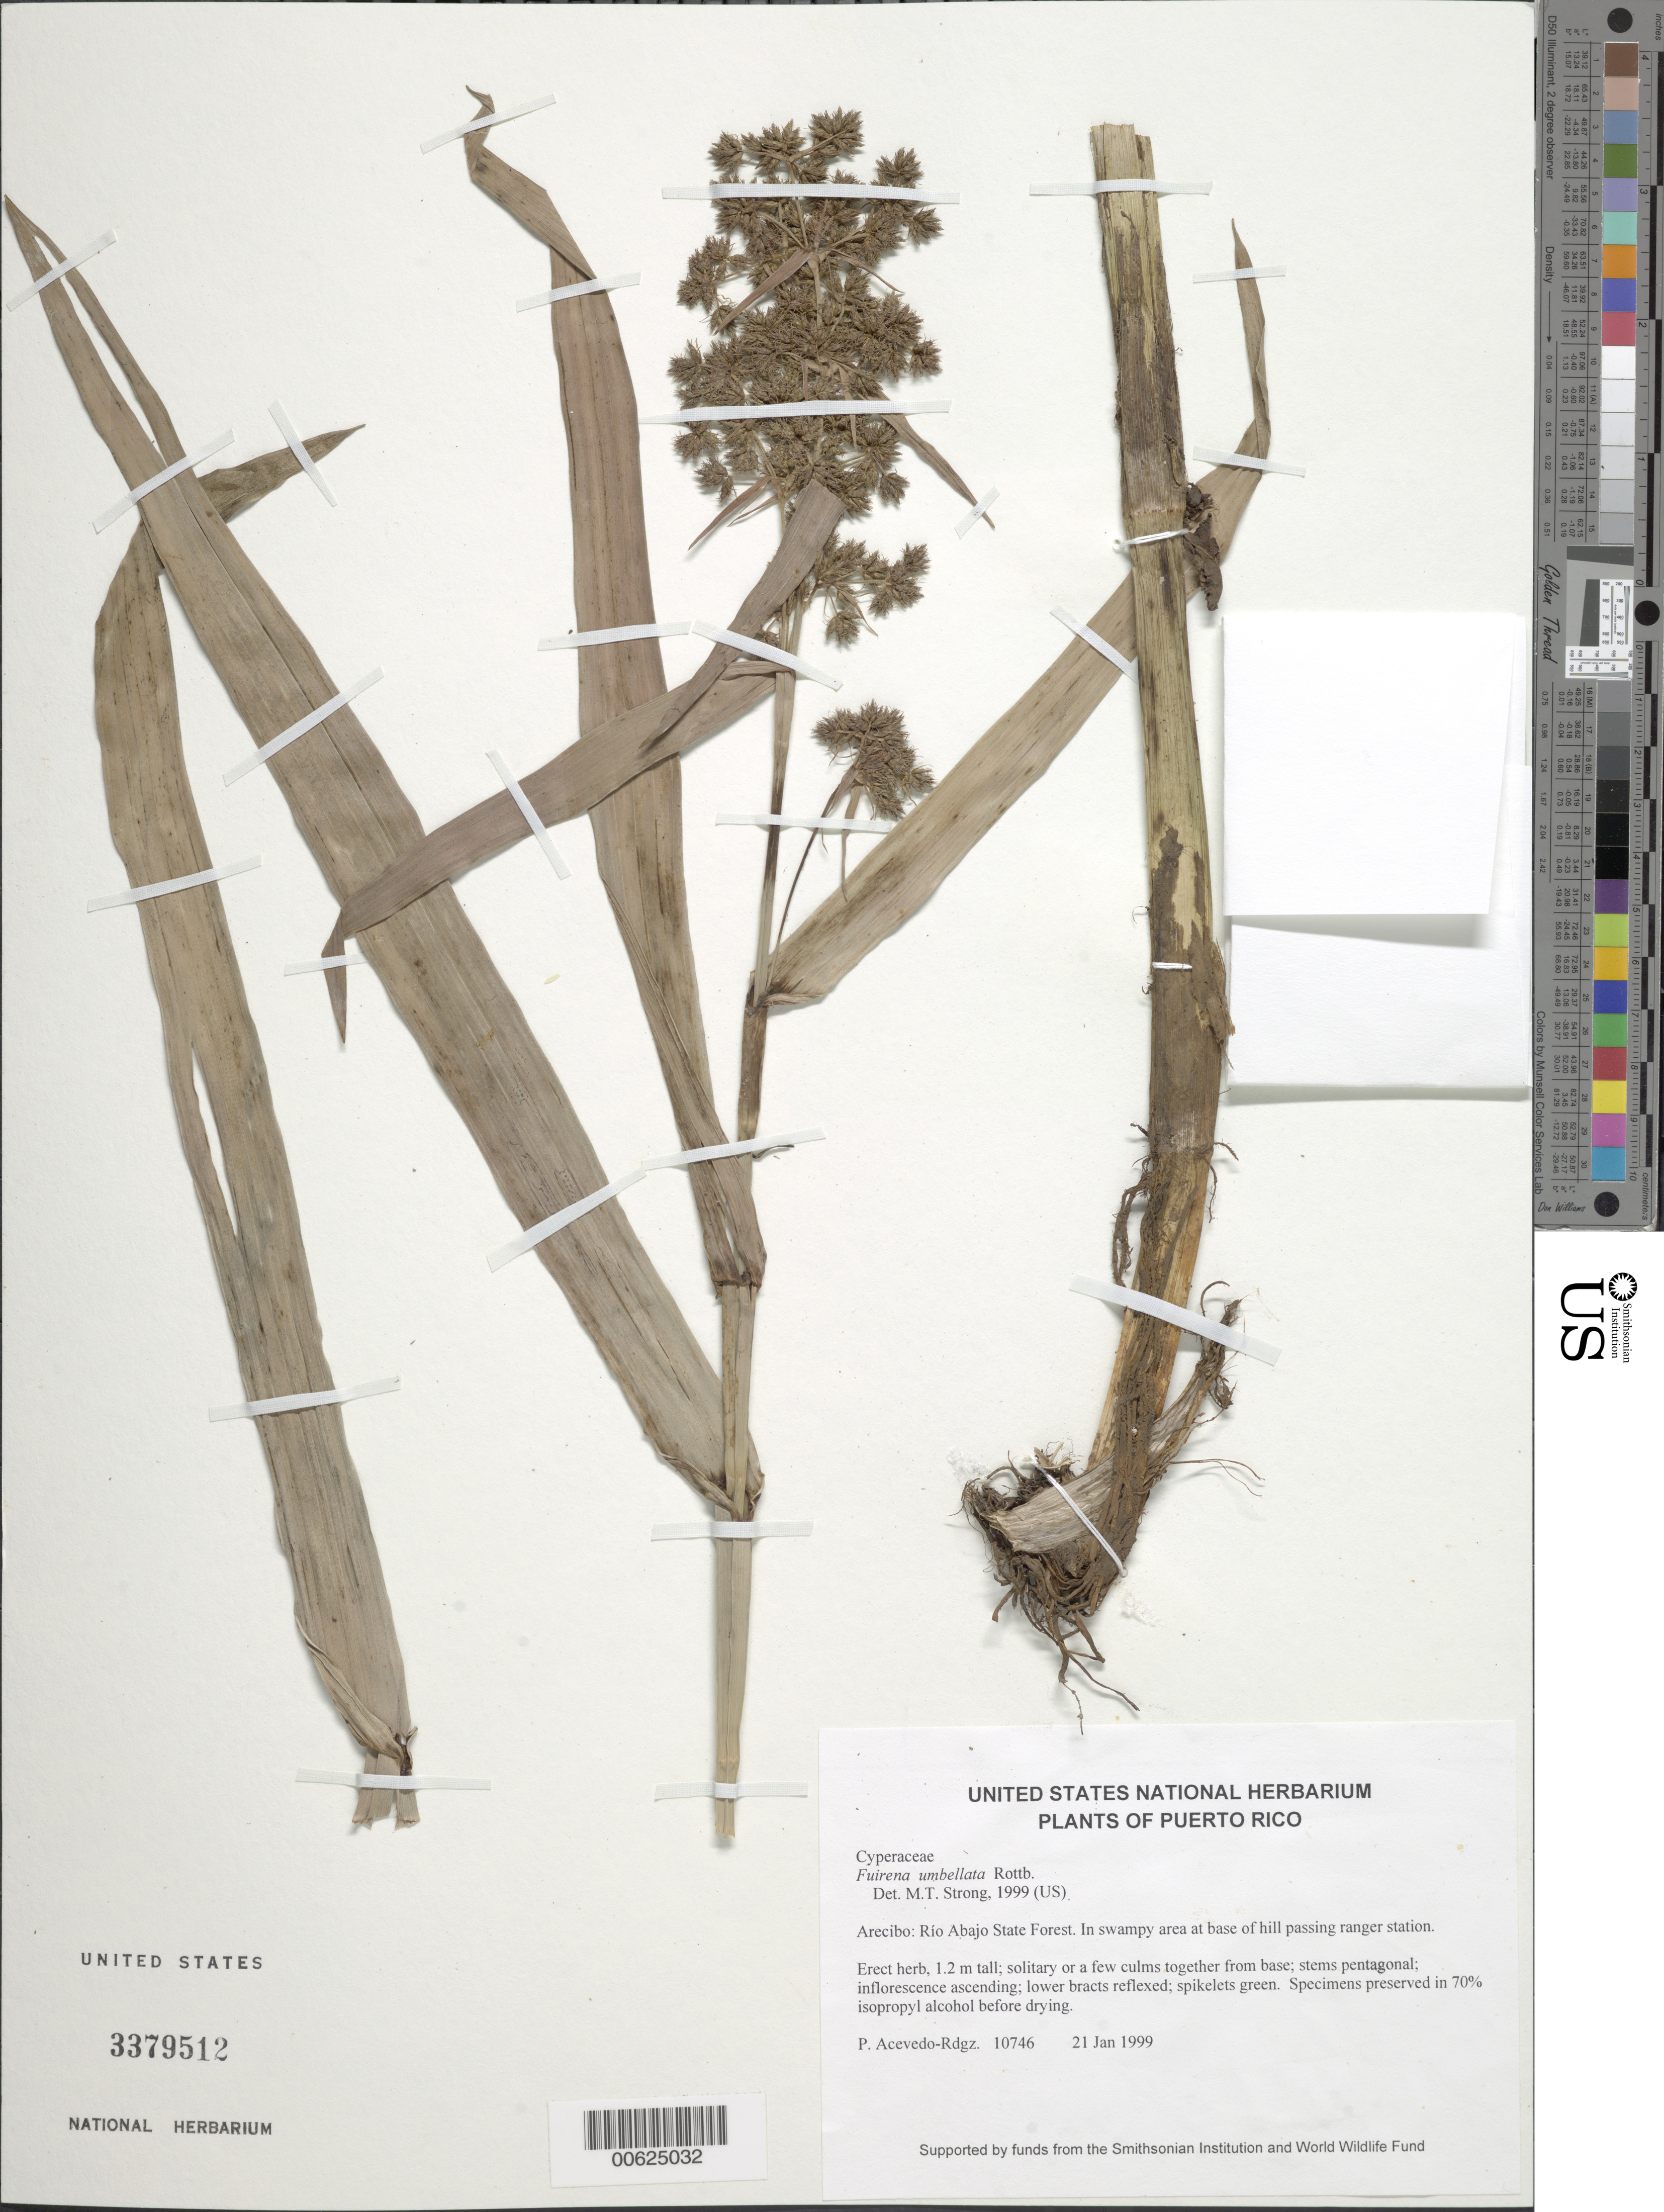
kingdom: Plantae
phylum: Tracheophyta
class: Liliopsida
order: Poales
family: Cyperaceae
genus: Fuirena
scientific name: Fuirena umbellata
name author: Rottb.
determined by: Strong, M. T., (US), Smithsonian Institution - National Museum of Natural History (UNITED STATES)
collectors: P. Acevedo-Rodr.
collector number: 10746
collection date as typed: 21 Jan 1999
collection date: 1999-01-21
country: Puerto Rico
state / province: Arecibo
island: Puerto Rico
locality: Arecibo; Río Abajo State Forest.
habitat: In swampy area at base of hill passing ranger station.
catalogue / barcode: US 3379512